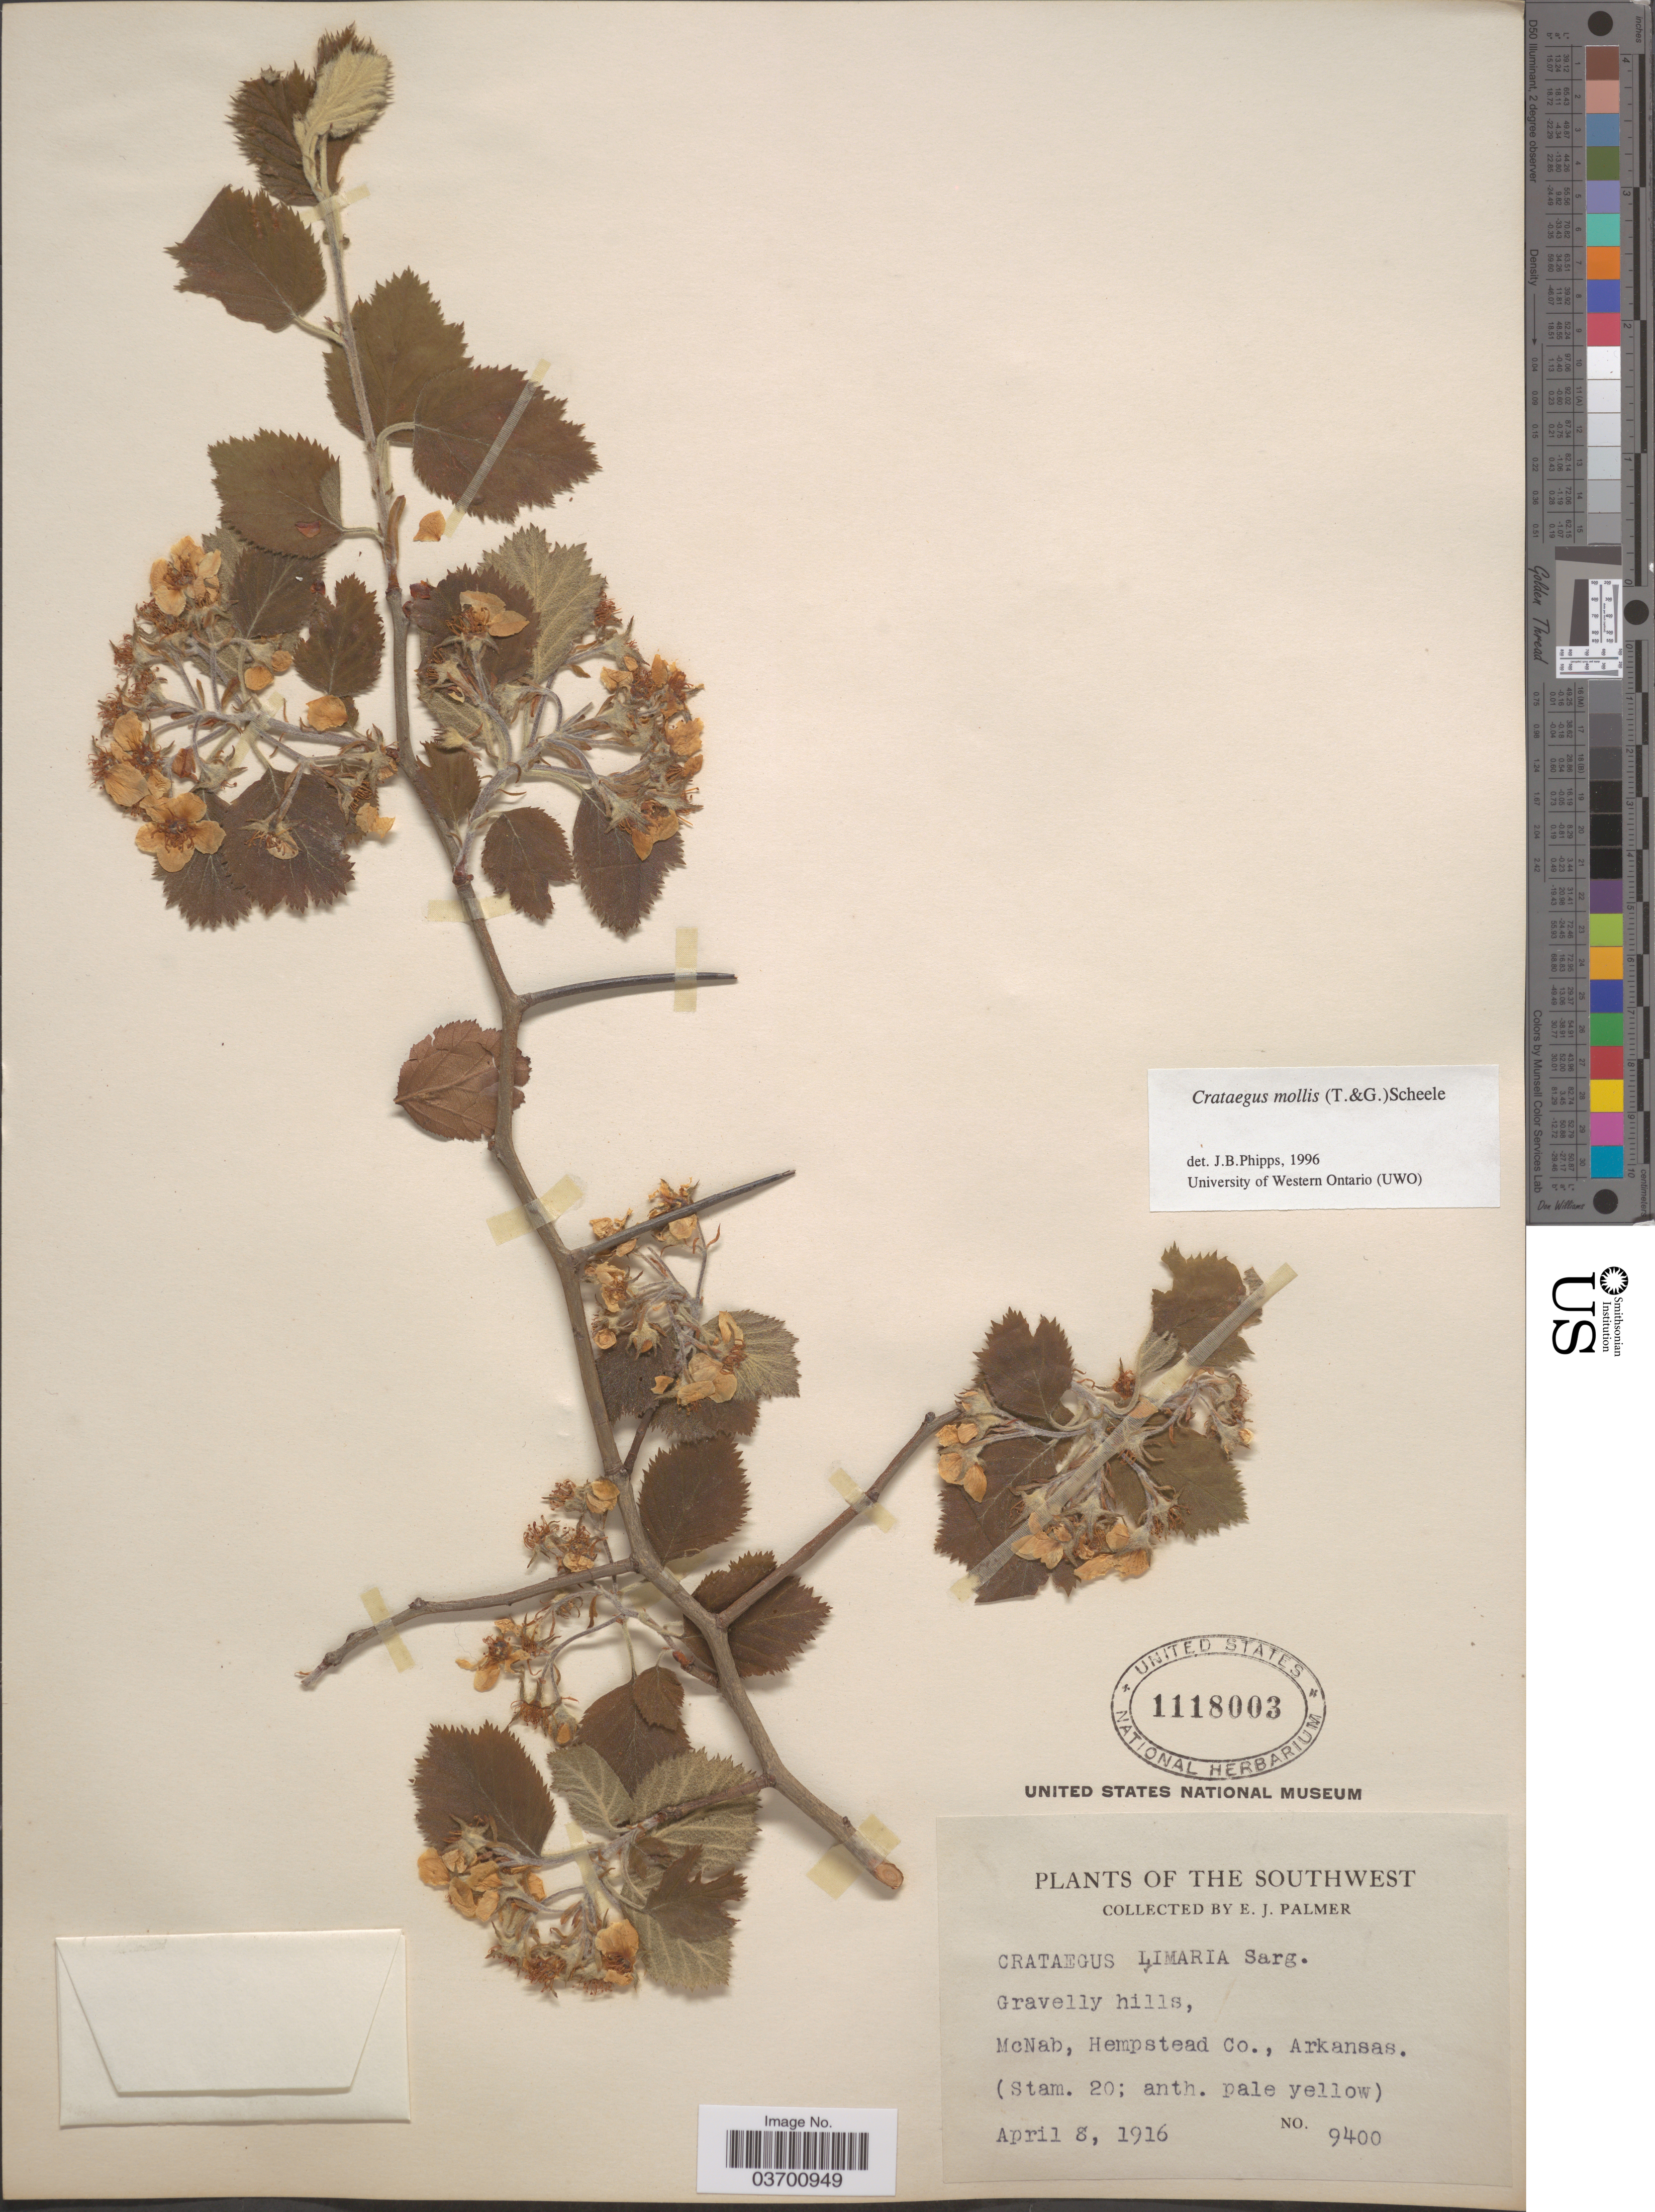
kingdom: Plantae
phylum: Tracheophyta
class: Magnoliopsida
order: Rosales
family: Rosaceae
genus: Crataegus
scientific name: Crataegus mollis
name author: (Torr. & A. Gray) Scheele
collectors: E. J. Palmer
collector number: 9400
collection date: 1916-04-08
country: United States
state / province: Arkansas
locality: The Southwest. McNab, Hempstead Co.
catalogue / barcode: US 1118003